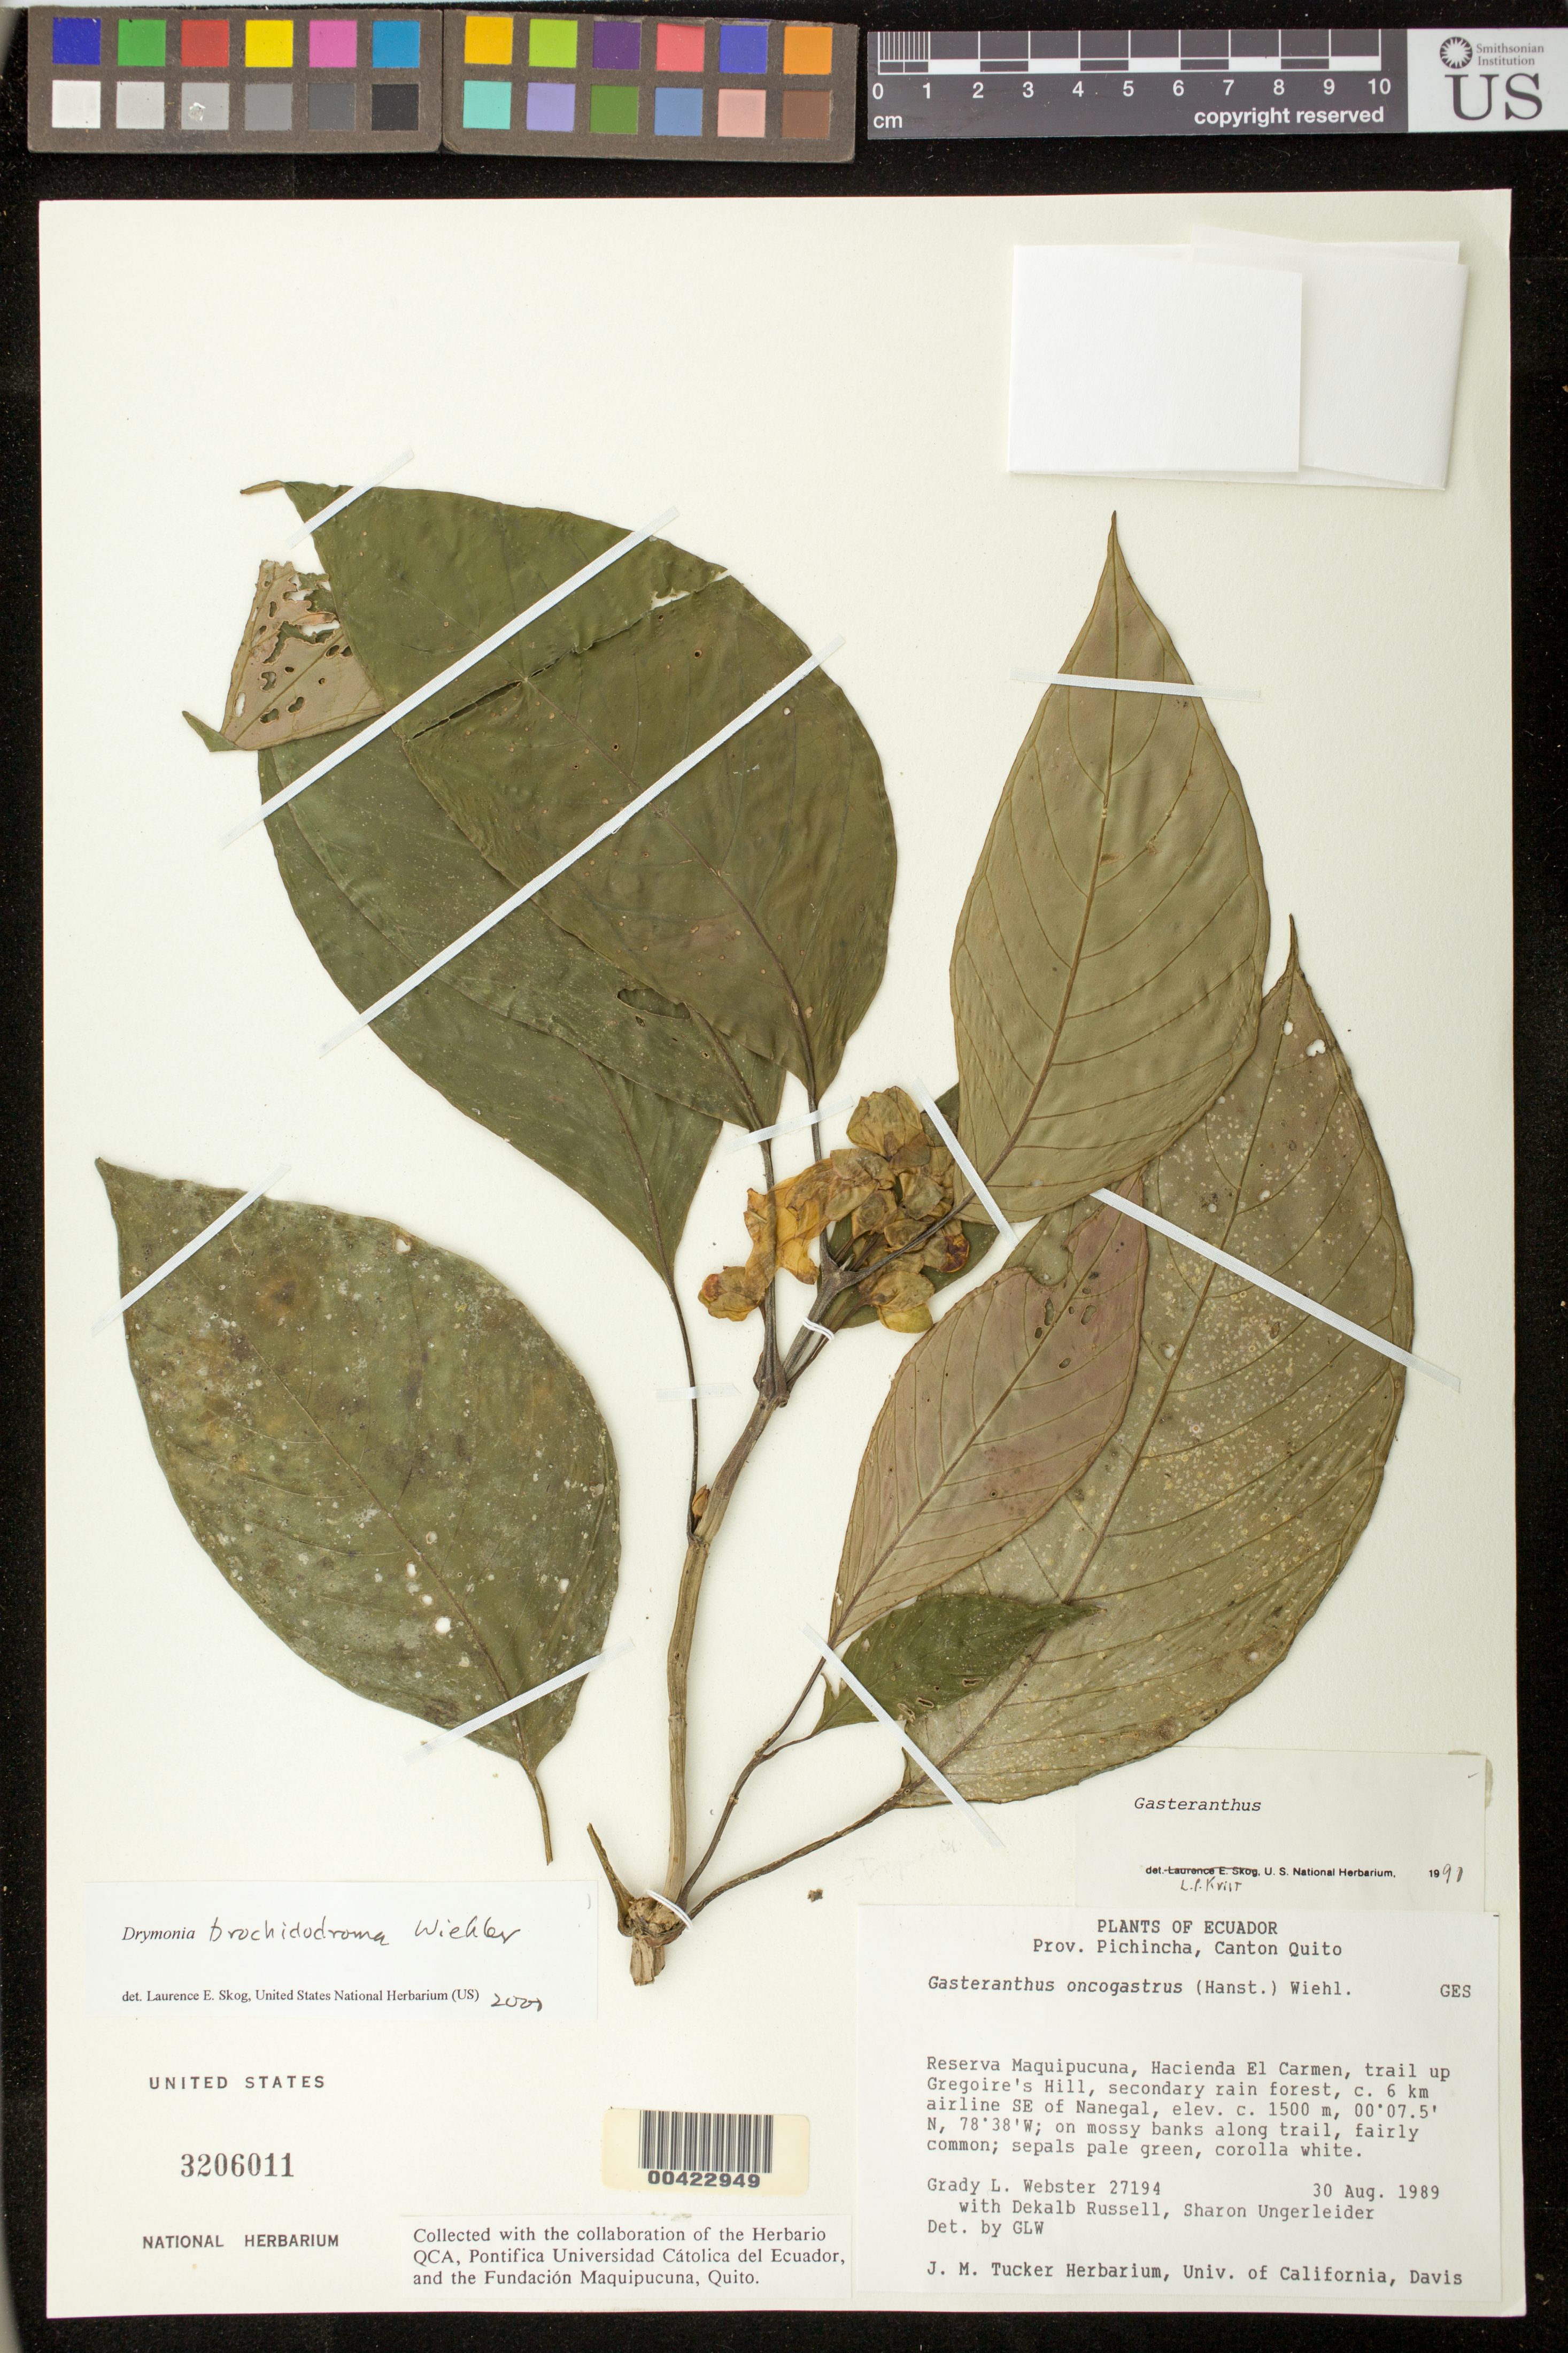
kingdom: Plantae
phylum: Tracheophyta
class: Magnoliopsida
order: Lamiales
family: Gesneriaceae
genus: Drymonia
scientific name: Drymonia brochidodroma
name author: Wiehler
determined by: Skog, Laurence E.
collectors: G. L. Webster, D. Russell & S. Ungerleider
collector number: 27194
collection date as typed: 30 Aug 1989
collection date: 1989-08-30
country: Ecuador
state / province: Pichincha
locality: Canton Quito, Reserva Maquipucuna, Hacienda El Carmen, trail up Gregoire's Hill, c. 6 km airline SE of Nanegal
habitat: Secondary rain forest; on mossy banks along trail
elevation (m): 1500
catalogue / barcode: US 3206011